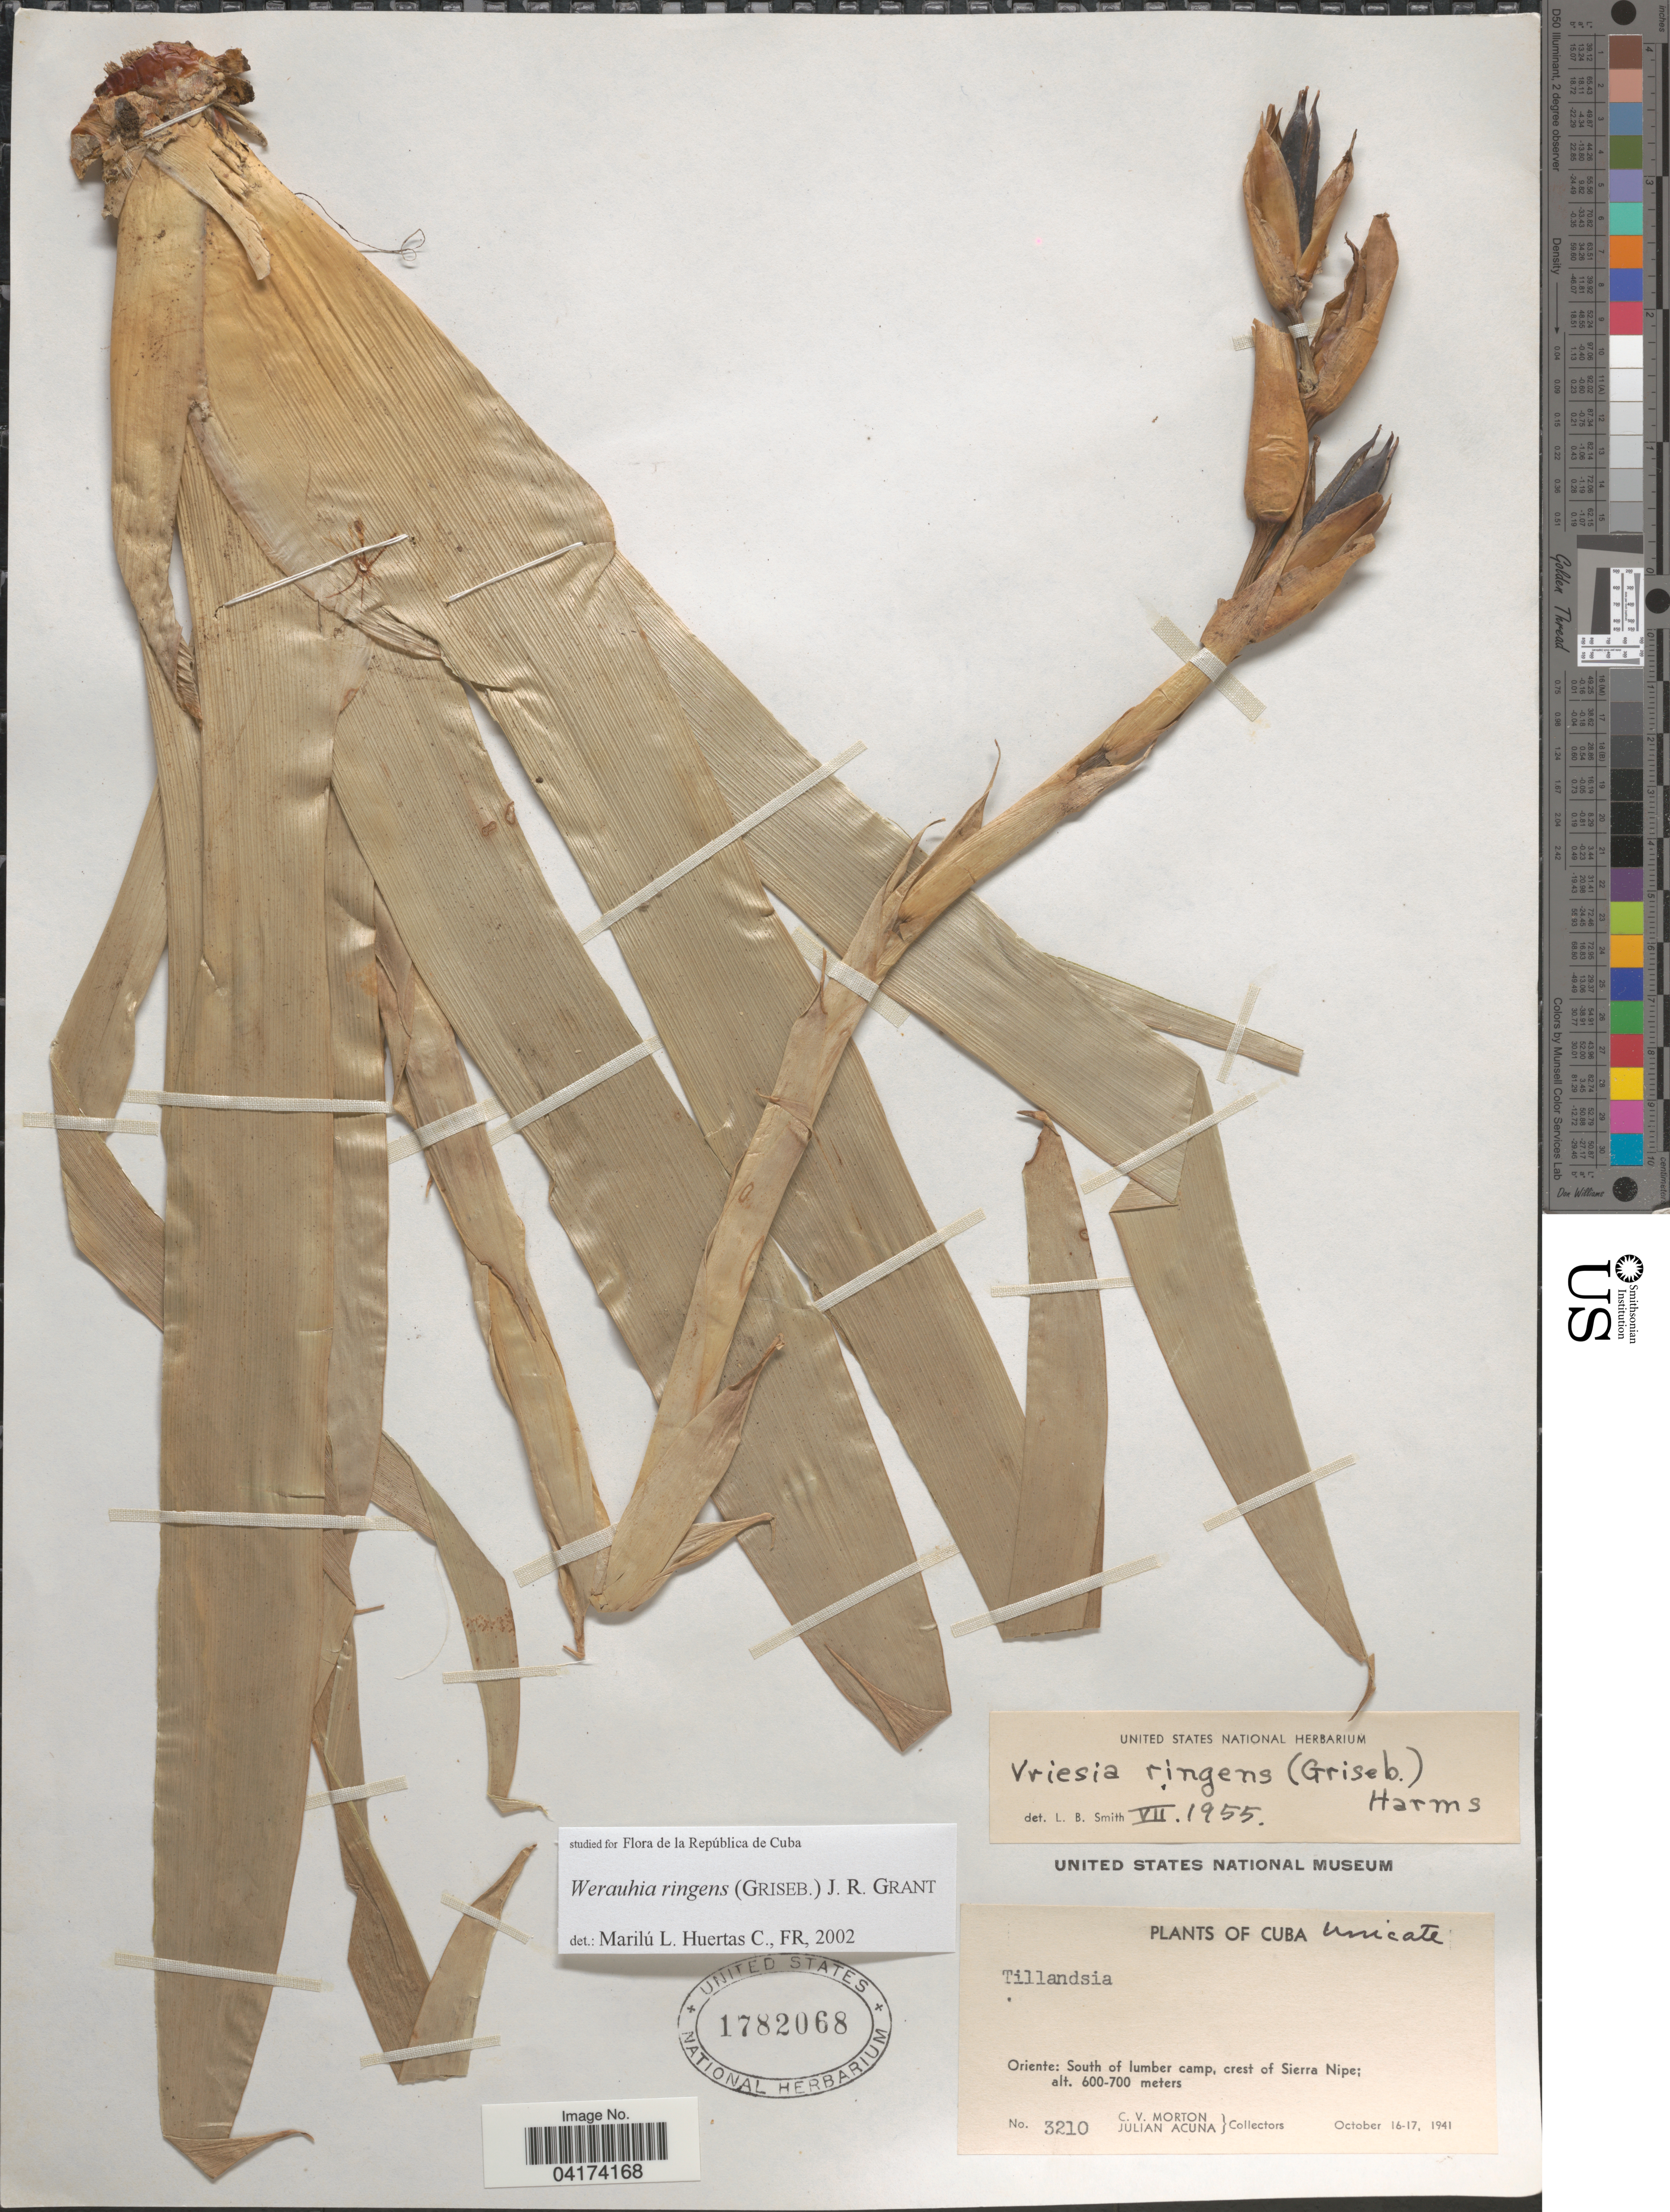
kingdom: Plantae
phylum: Tracheophyta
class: Liliopsida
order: Poales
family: Bromeliaceae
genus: Werauhia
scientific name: Werauhia ringens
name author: (Griseb.) J.R. Grant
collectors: C. V. Morton & R. Acuña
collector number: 3210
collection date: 1941-10-16/1941-10-17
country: Cuba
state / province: Oriente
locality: South of lumber camp, crest of Sierra Nipe.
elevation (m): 600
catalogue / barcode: US 1782068